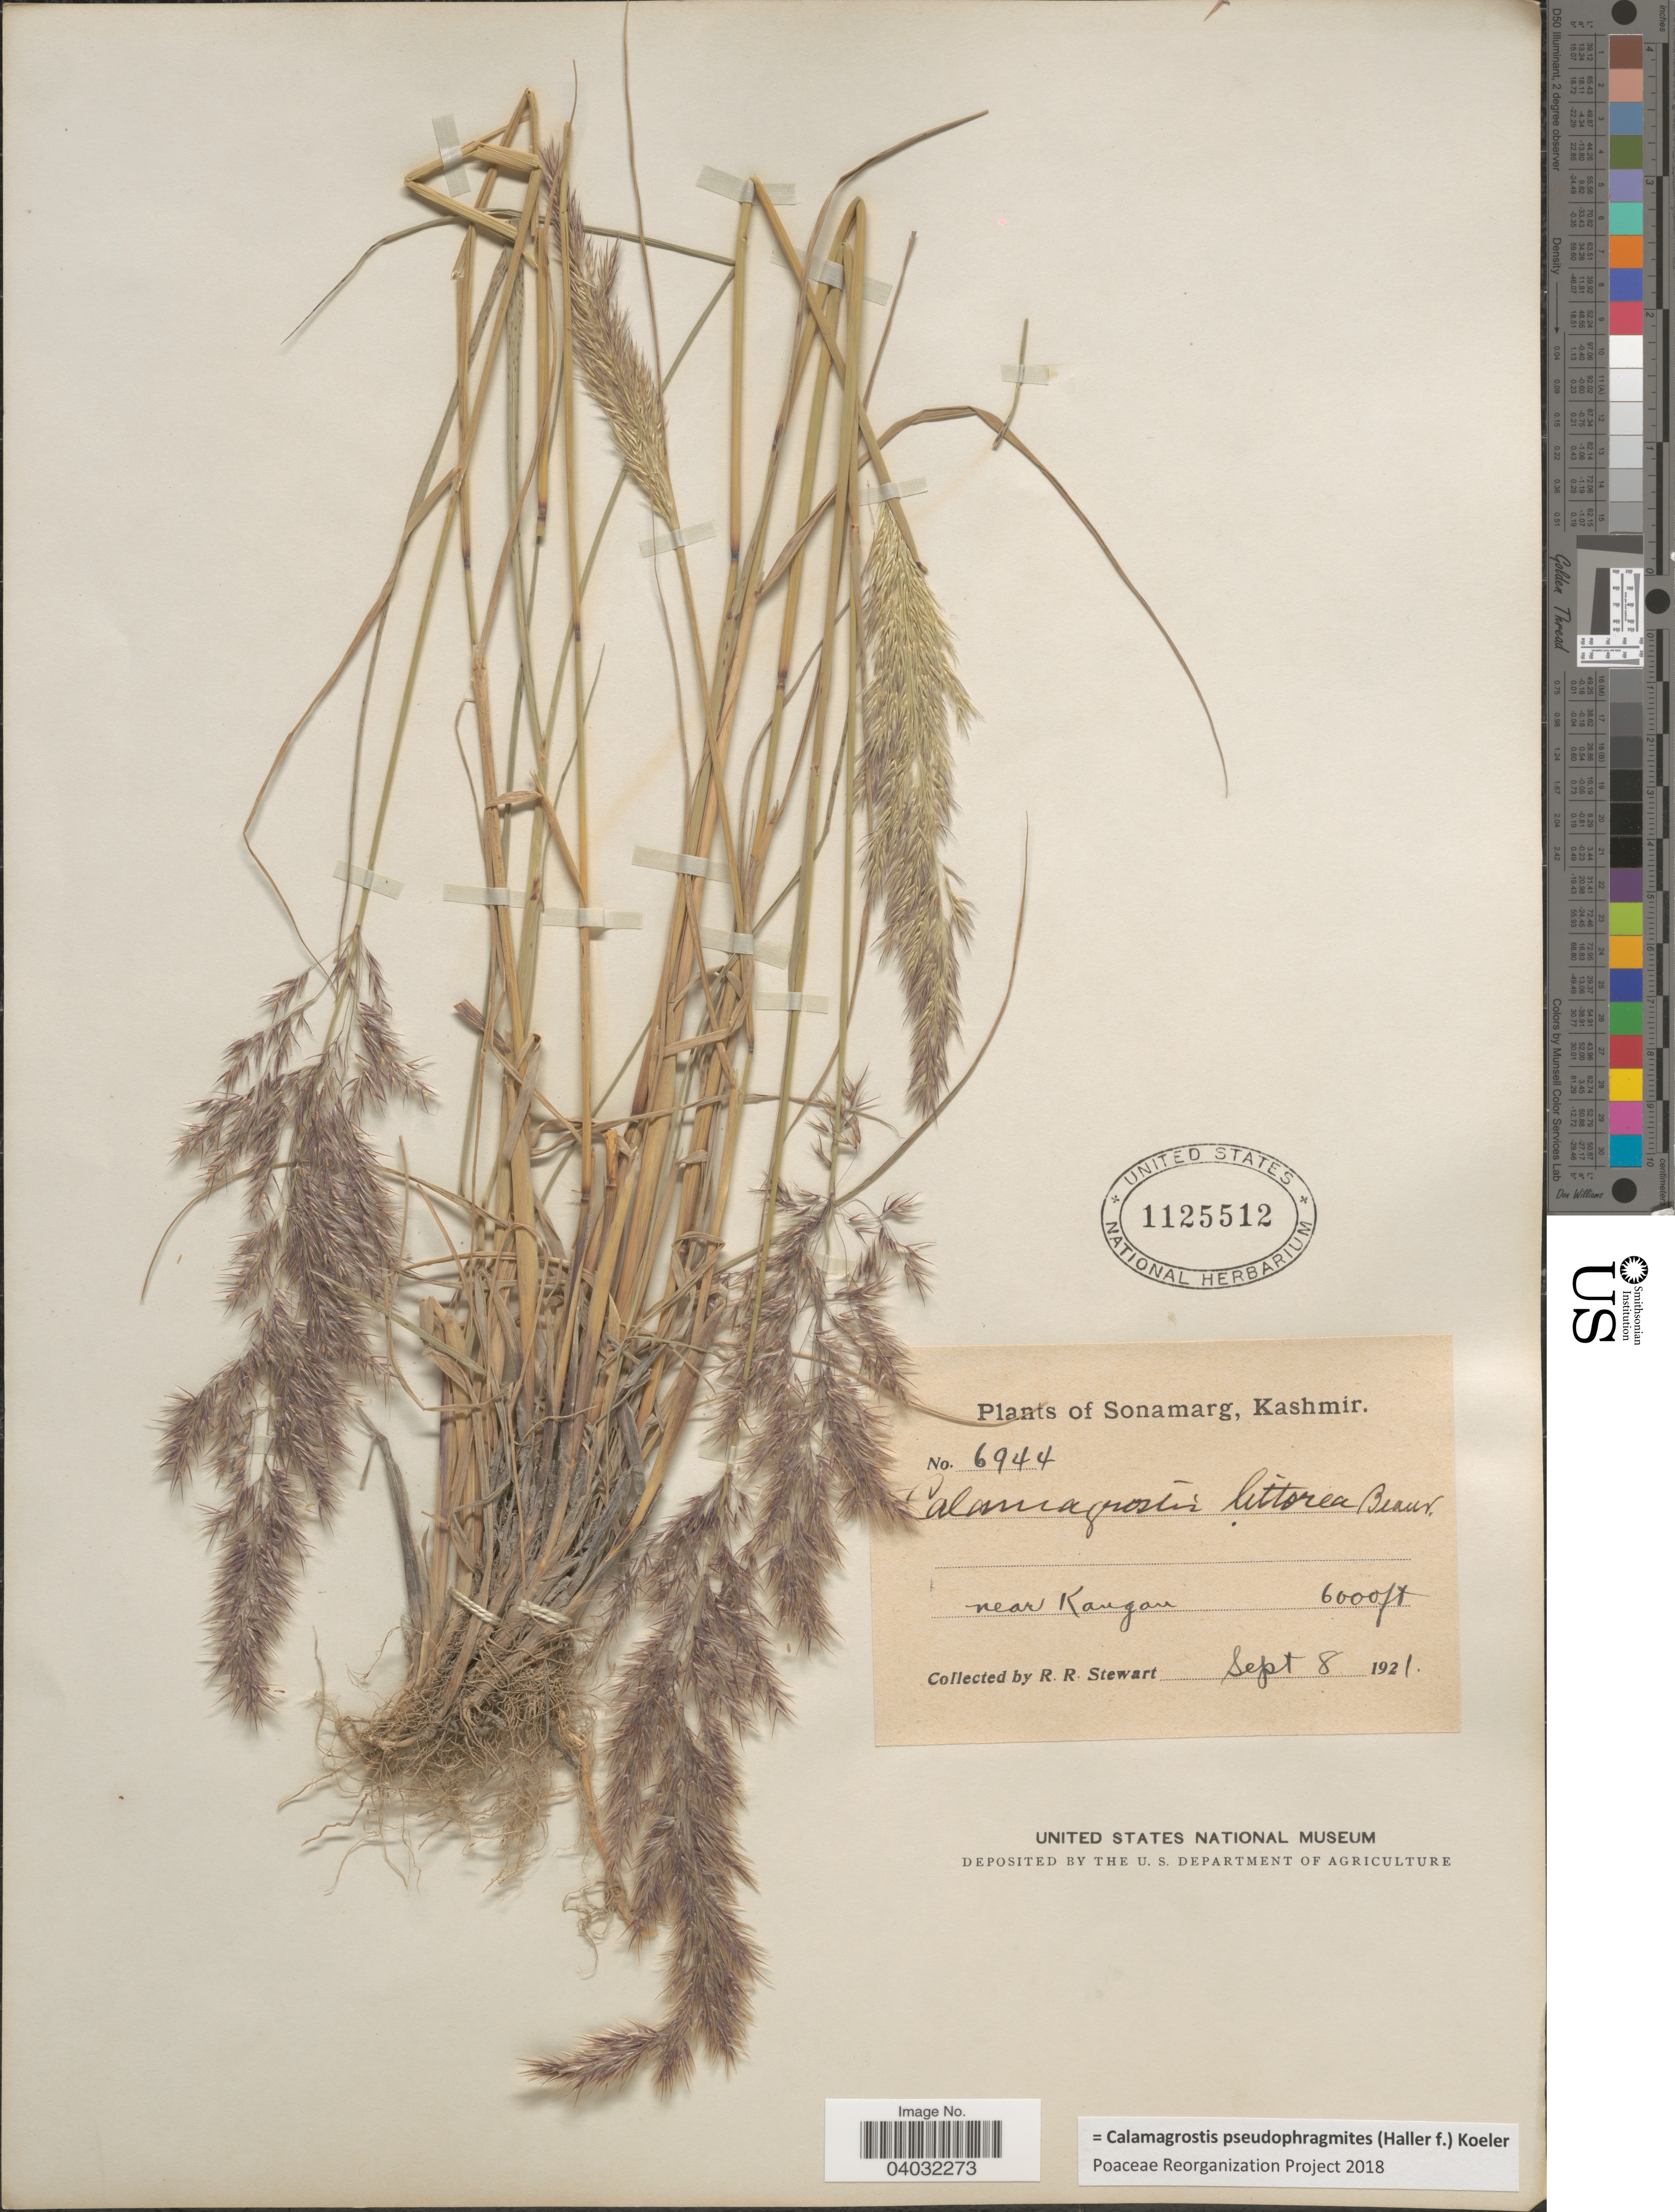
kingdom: Plantae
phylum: Tracheophyta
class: Liliopsida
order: Poales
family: Poaceae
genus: Calamagrostis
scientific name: Calamagrostis pseudophragmites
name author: (Haller f.) Koeler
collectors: R. Stewart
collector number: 6944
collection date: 1921-09-08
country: India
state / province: Jammu and Kashmir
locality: Sonamarg, Kashmir. Near Kangan.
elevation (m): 1829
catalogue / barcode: US 1125512